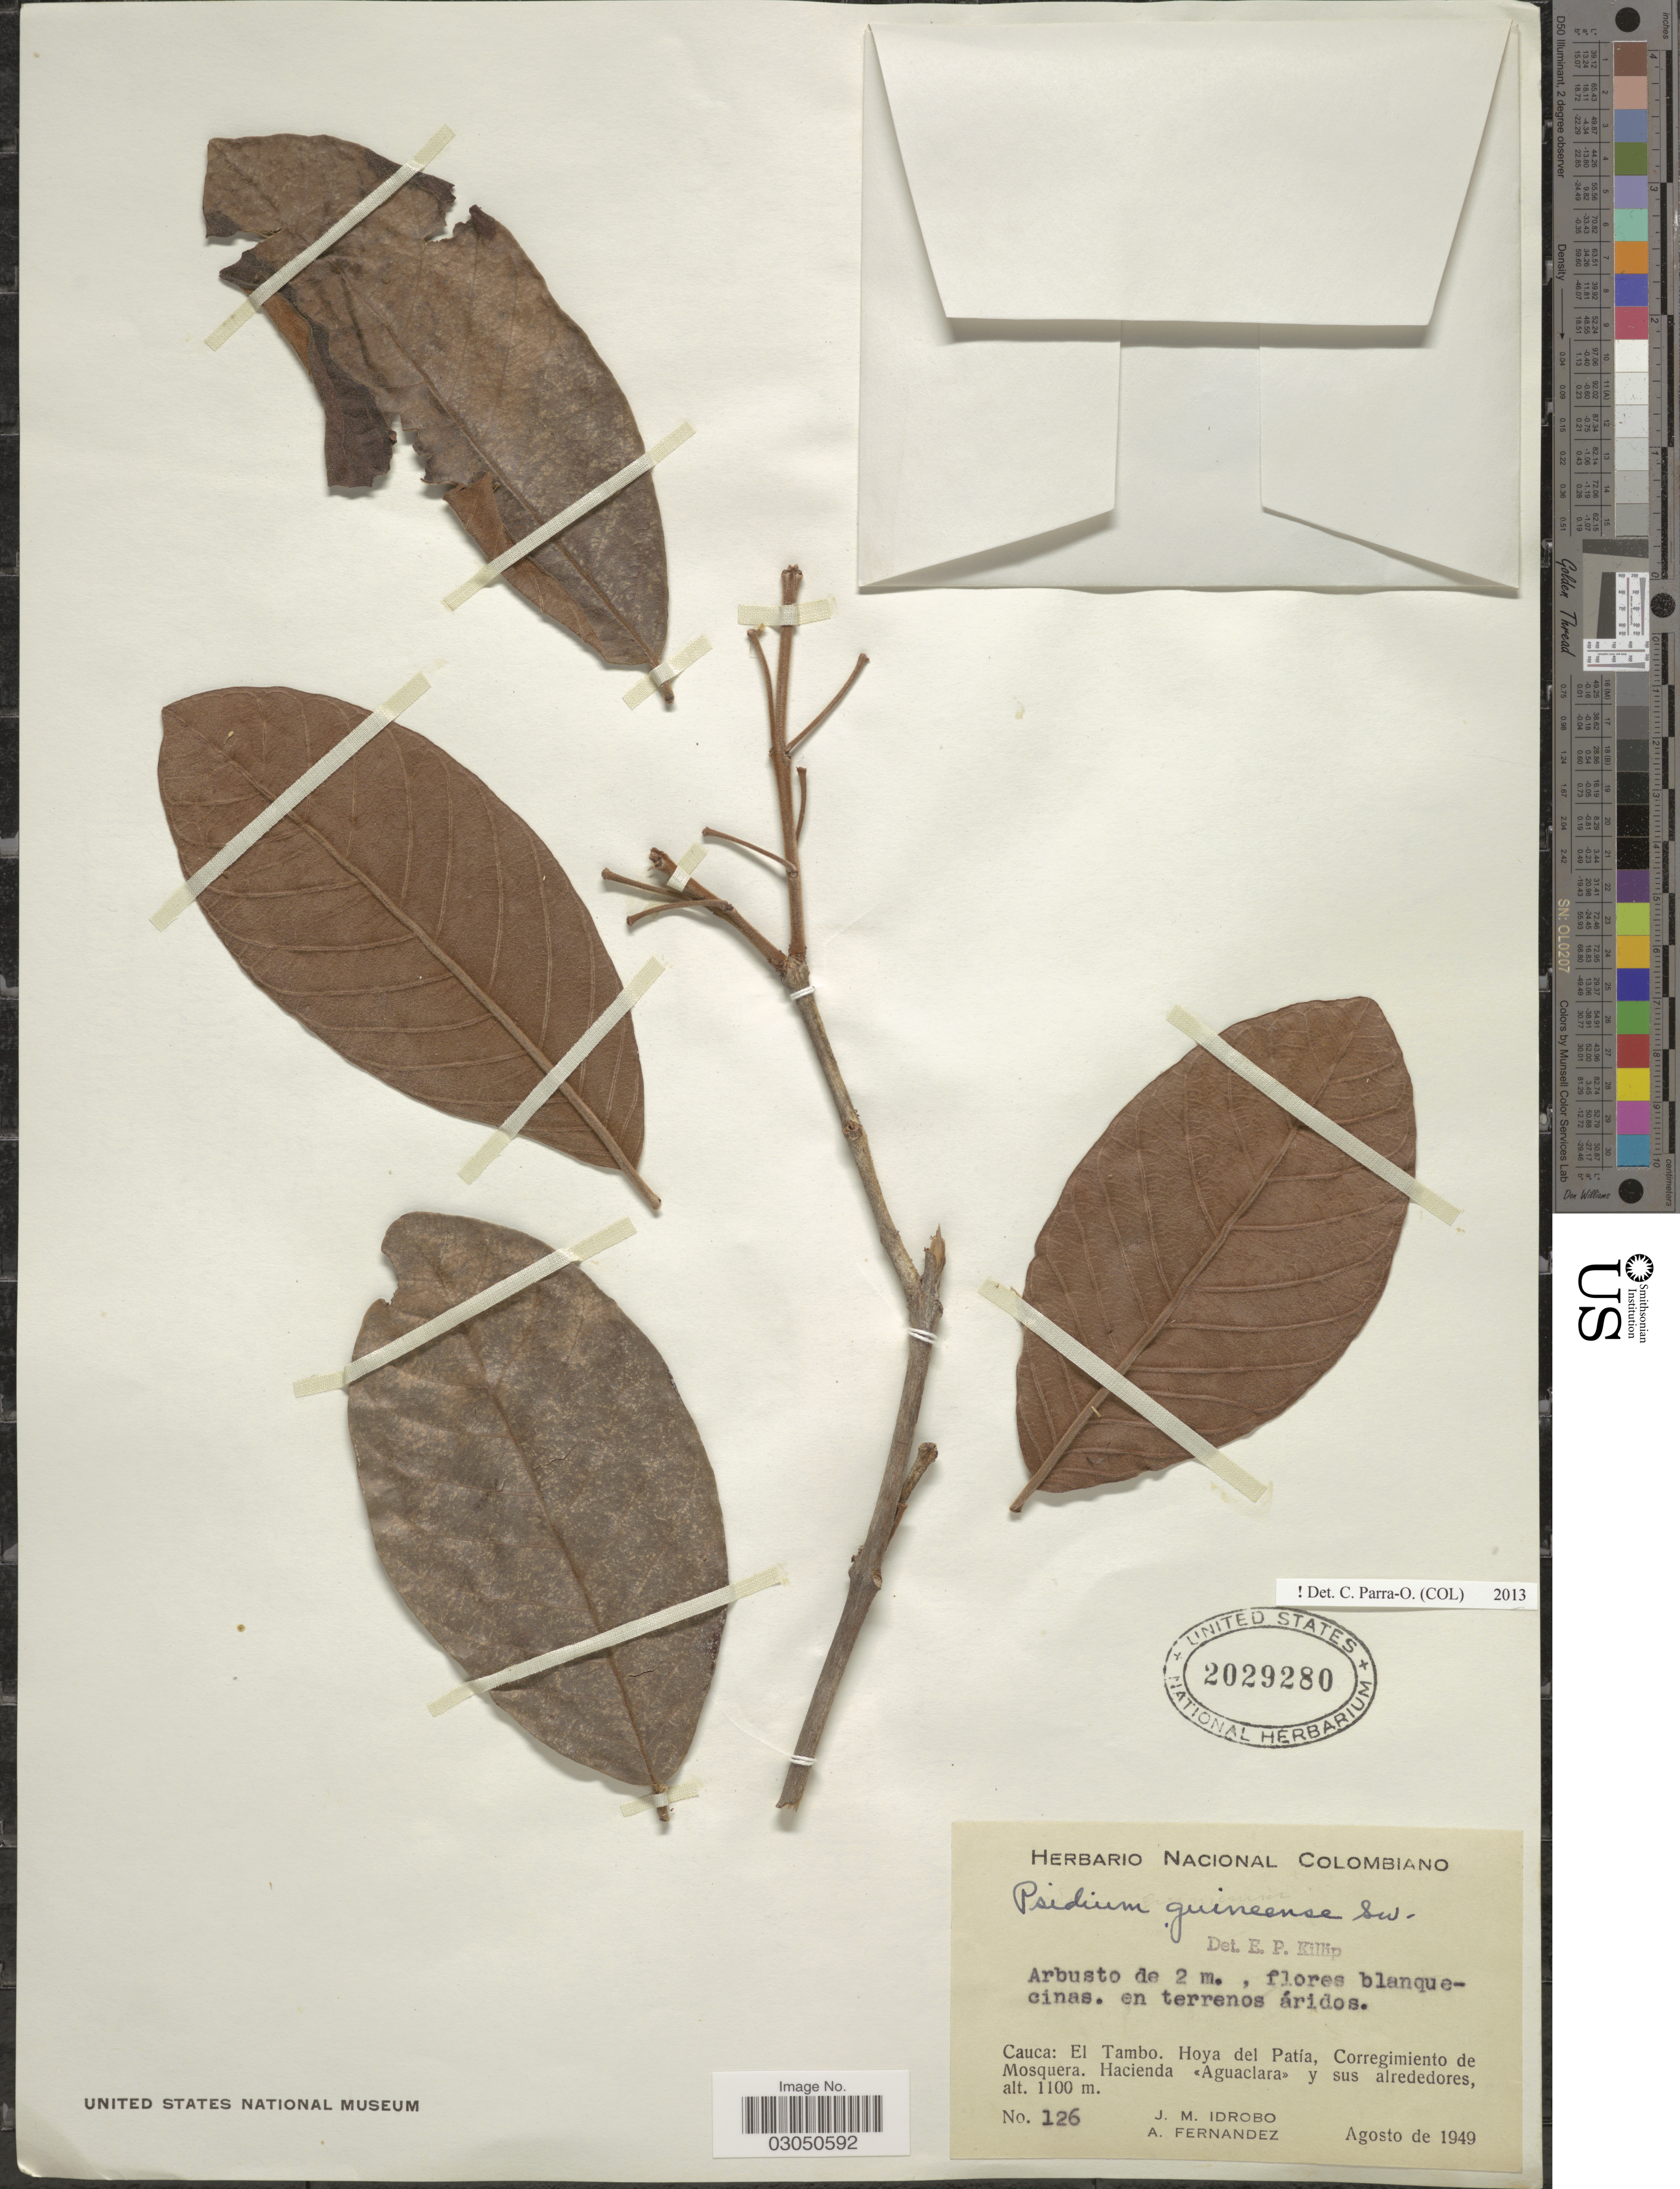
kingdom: Plantae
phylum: Tracheophyta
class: Magnoliopsida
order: Myrtales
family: Myrtaceae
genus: Psidium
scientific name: Psidium guineense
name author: Sw.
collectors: J. M. Idrobo & A. Fernandez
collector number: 126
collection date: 1949-08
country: Colombia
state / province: Cauca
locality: Cauca: El Tambo. Hoya del Patía, Corregimiento de Mosquera. Hacienda <<Aguaclara>> y sus alrededores.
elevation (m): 1100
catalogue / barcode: US 2029280